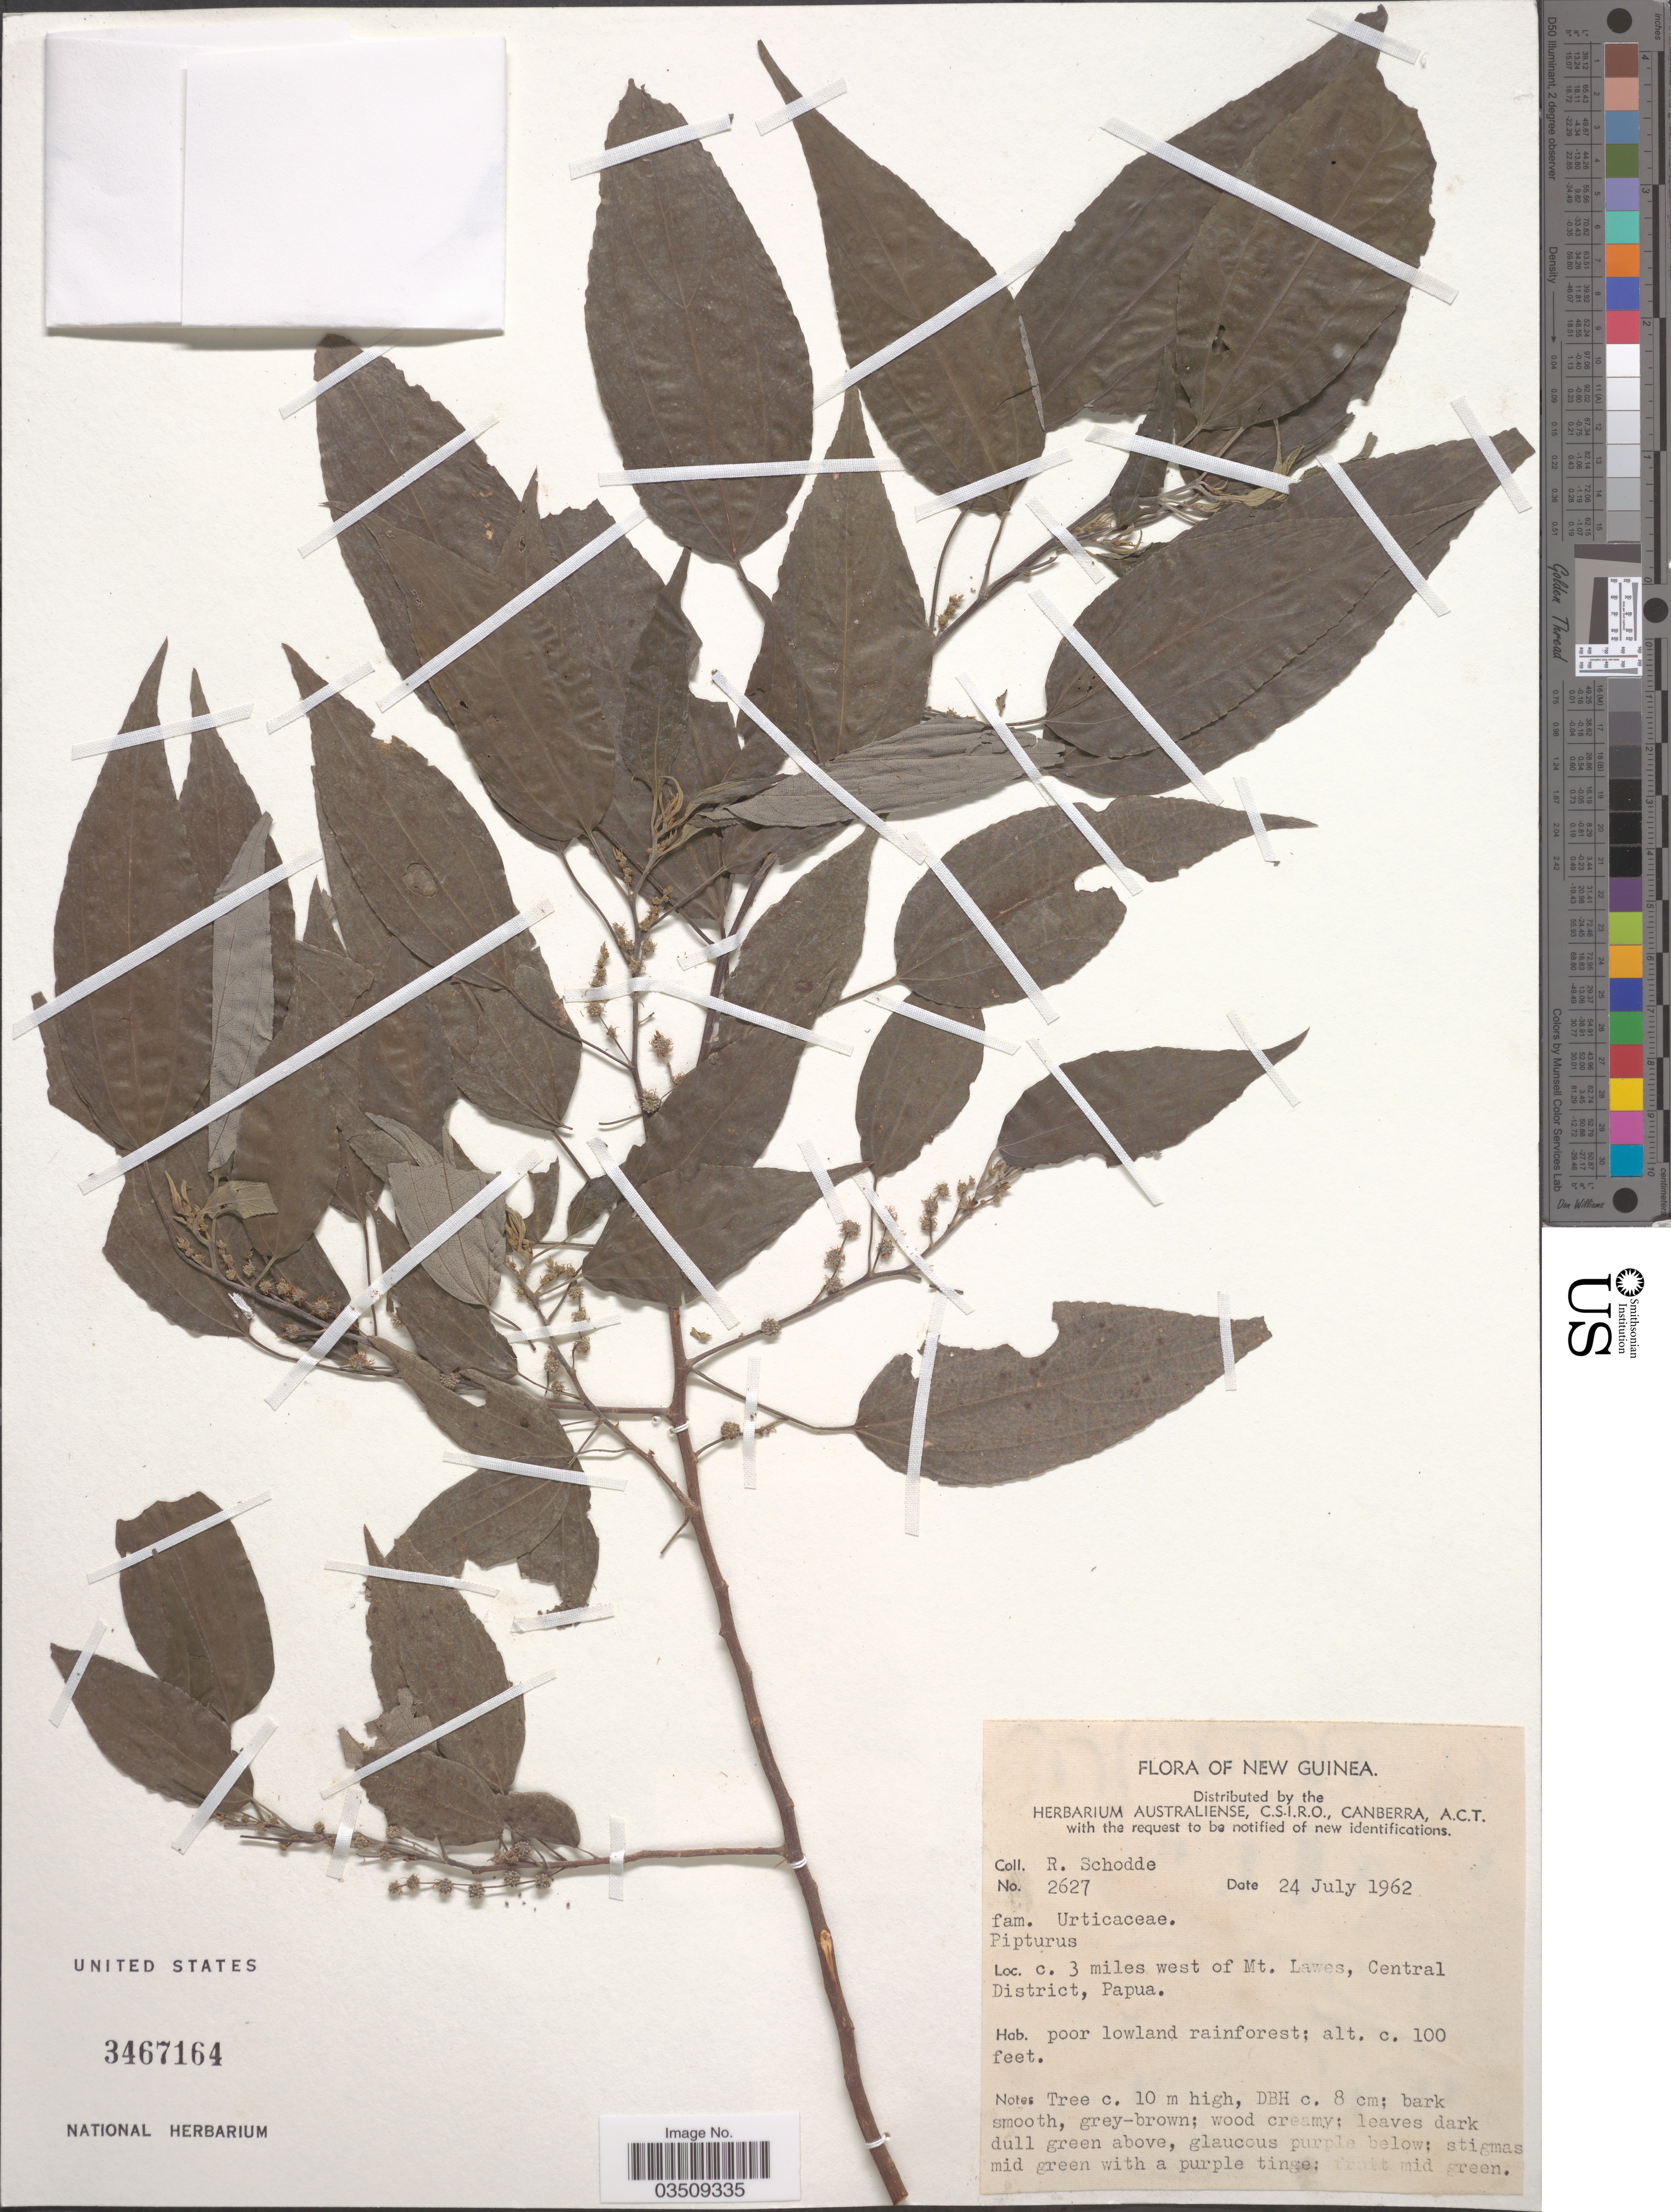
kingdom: Plantae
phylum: Tracheophyta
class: Magnoliopsida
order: Rosales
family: Urticaceae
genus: Pipturus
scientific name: Pipturus sp.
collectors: R. Schodde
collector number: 2627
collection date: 1962-07-24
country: Papua New Guinea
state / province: Central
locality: New Guinea. C. 3 miles west of Mt. Lawes, Central District.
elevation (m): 30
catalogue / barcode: US 3467164